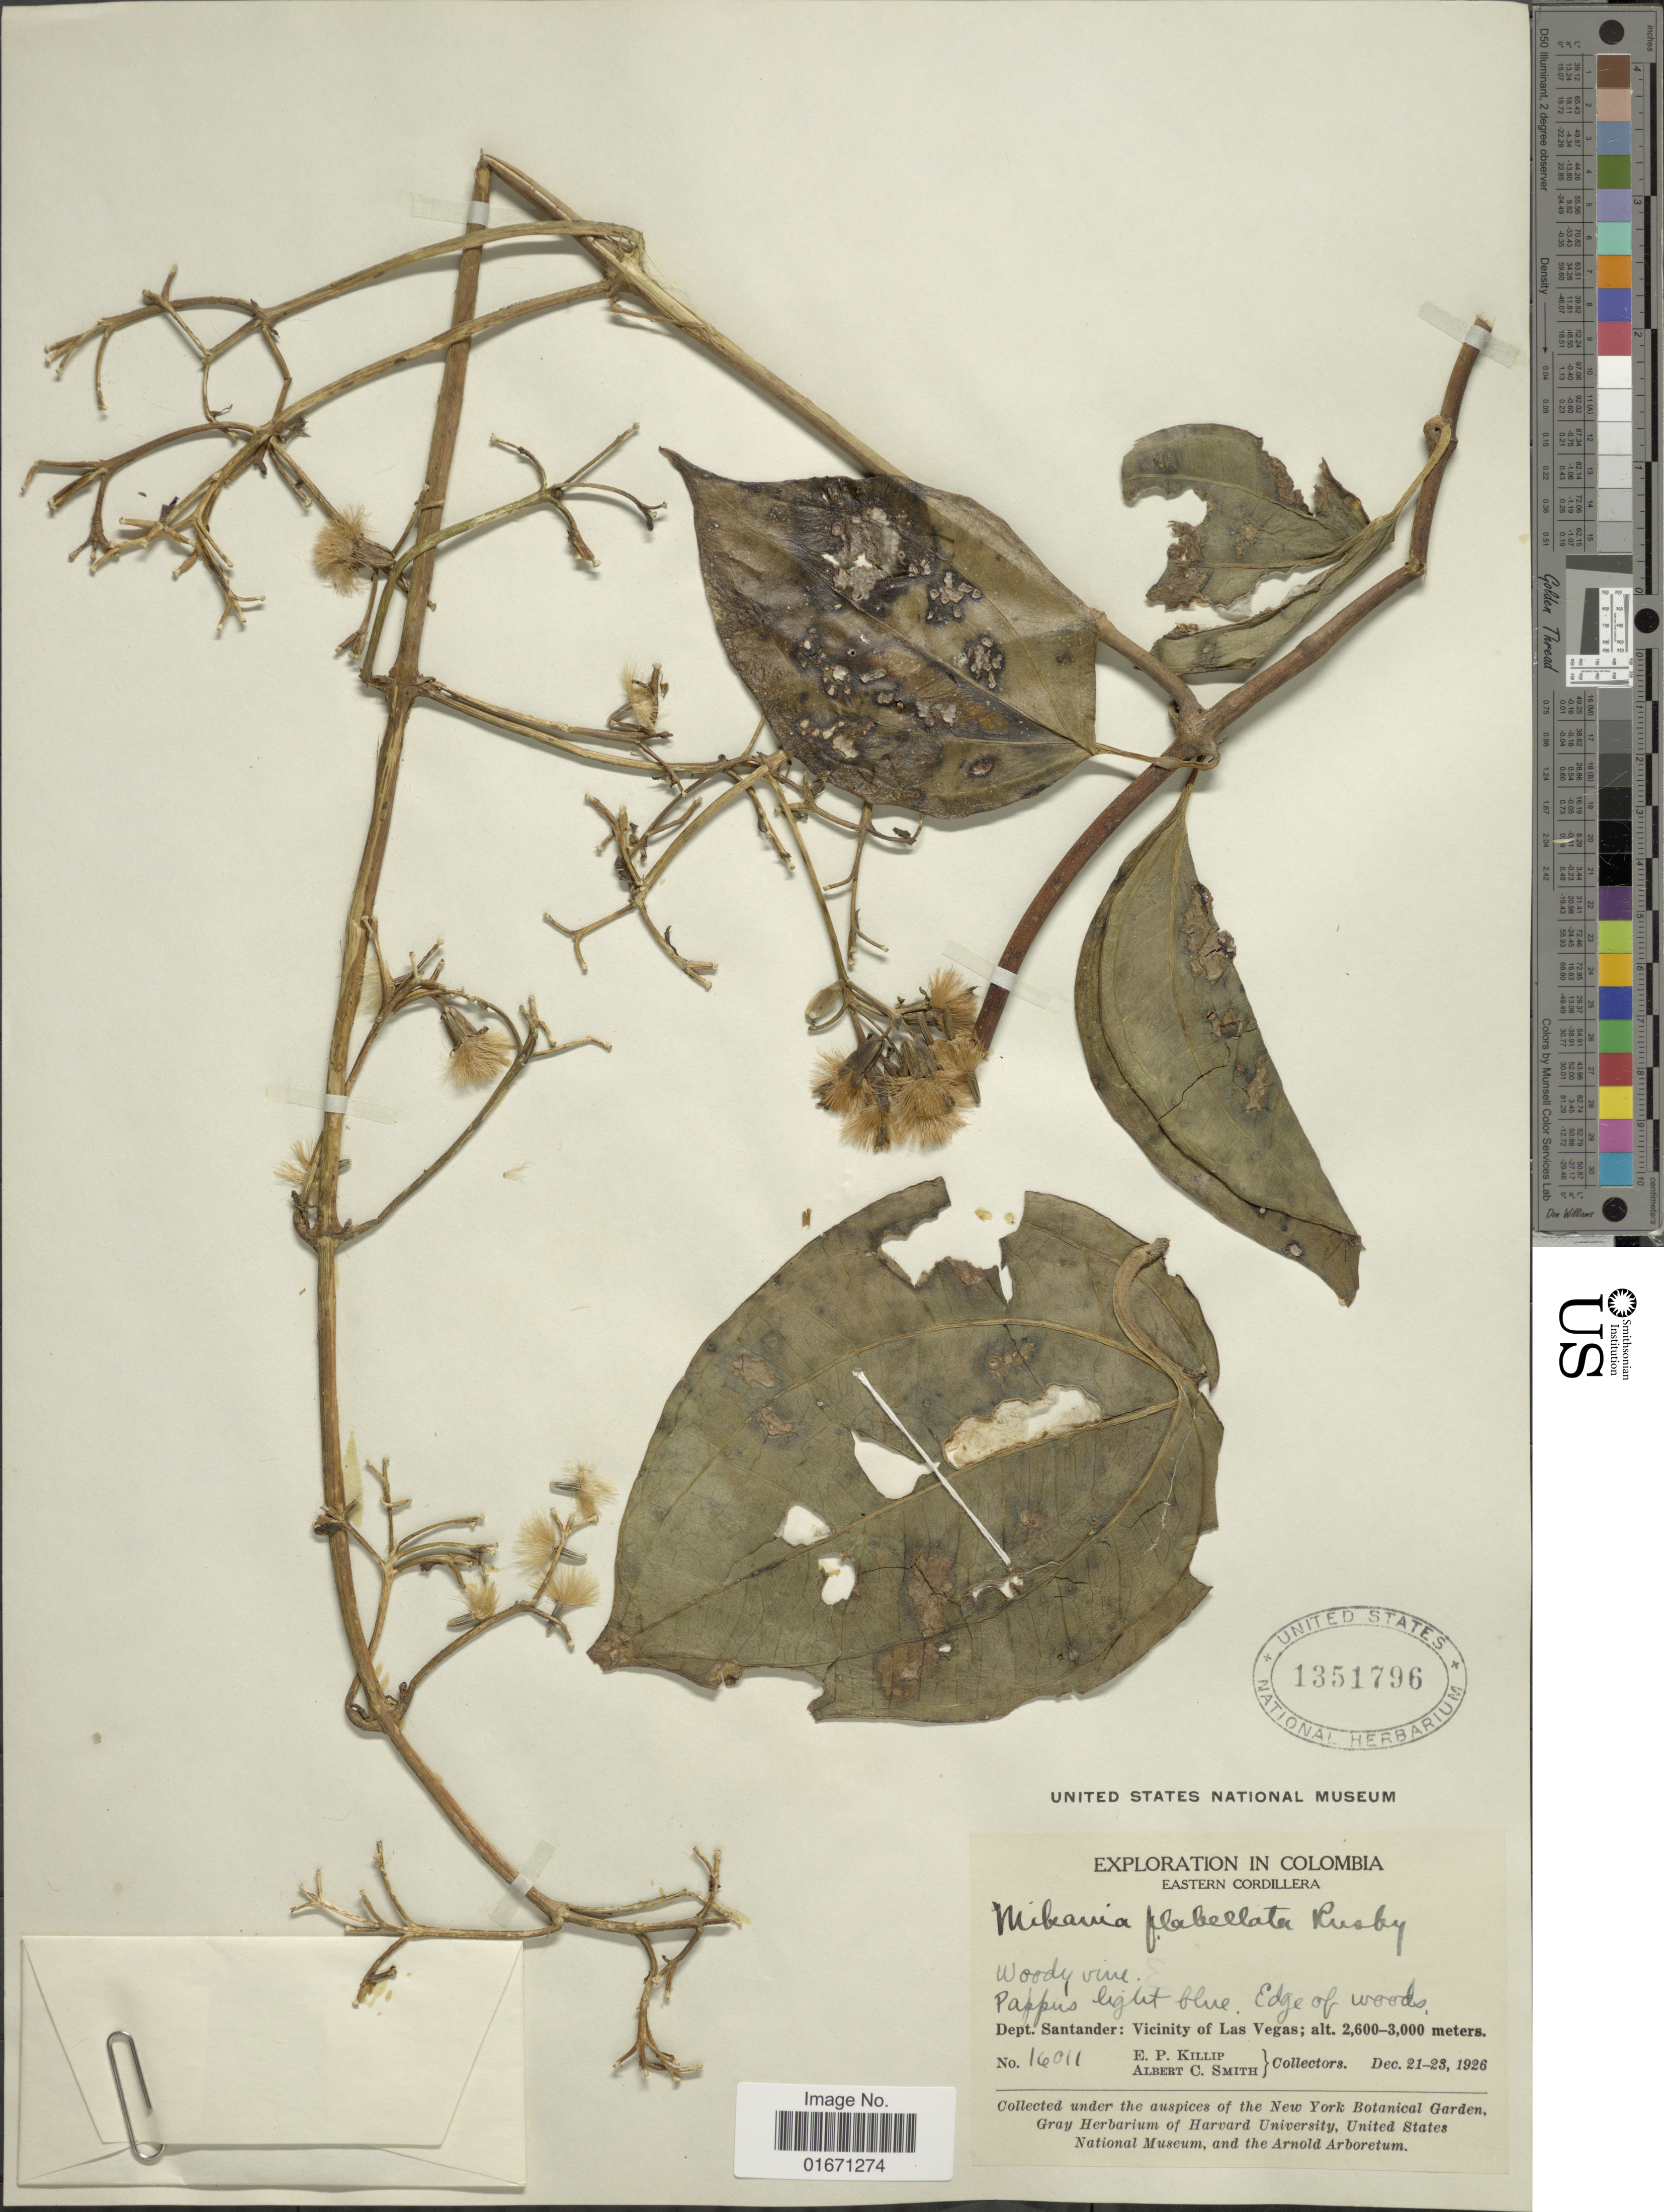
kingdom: Plantae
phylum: Tracheophyta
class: Magnoliopsida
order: Asterales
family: Asteraceae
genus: Mikania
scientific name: Mikania flabellata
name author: Rusby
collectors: E. P. Killip & A. C. Smith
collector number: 16011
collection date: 1926-12-21/1926-12-23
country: Colombia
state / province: Santander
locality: Eastern Cordillera, Vicinity of Las Vegas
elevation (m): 2600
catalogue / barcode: US 1351796